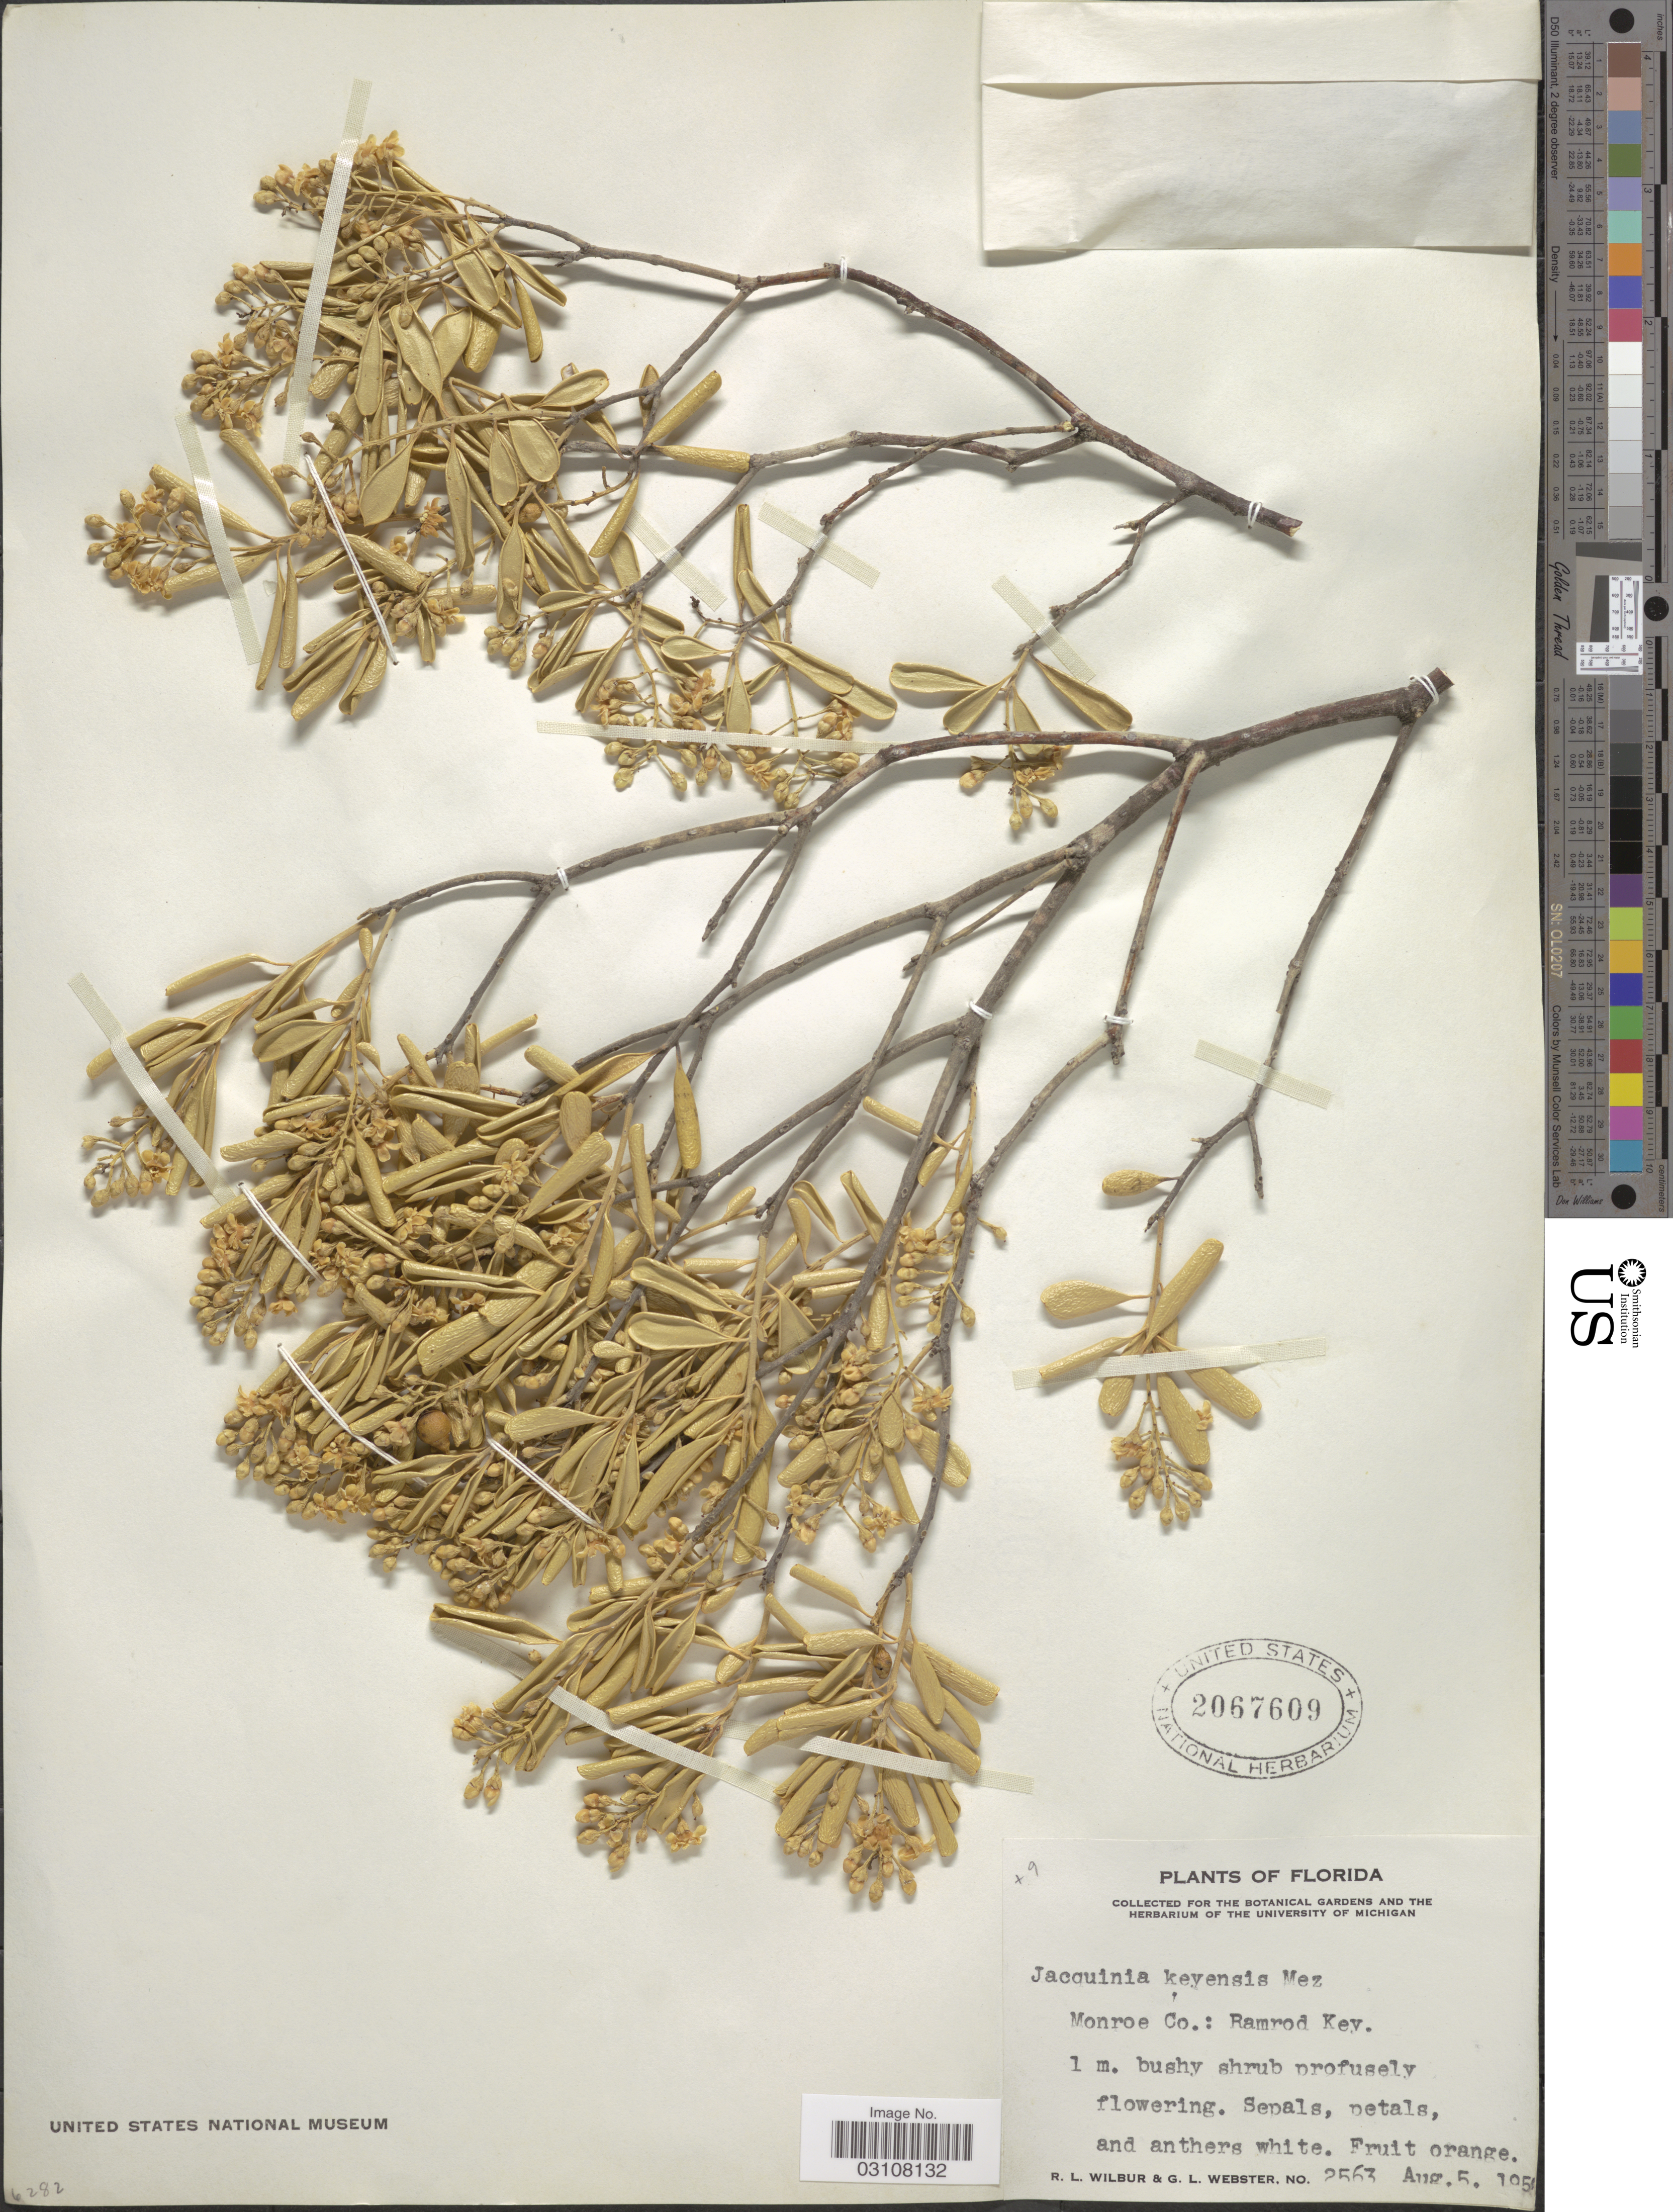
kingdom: Plantae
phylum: Tracheophyta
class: Magnoliopsida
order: Ericales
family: Primulaceae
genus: Jacquinia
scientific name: Jacquinia keyensis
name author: Mez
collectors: R. L. Wilbur & G. L. Webster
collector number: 2563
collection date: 1950-08-05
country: United States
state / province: Florida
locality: Monroe Co.: Ramrod Key.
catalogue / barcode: US 2067609